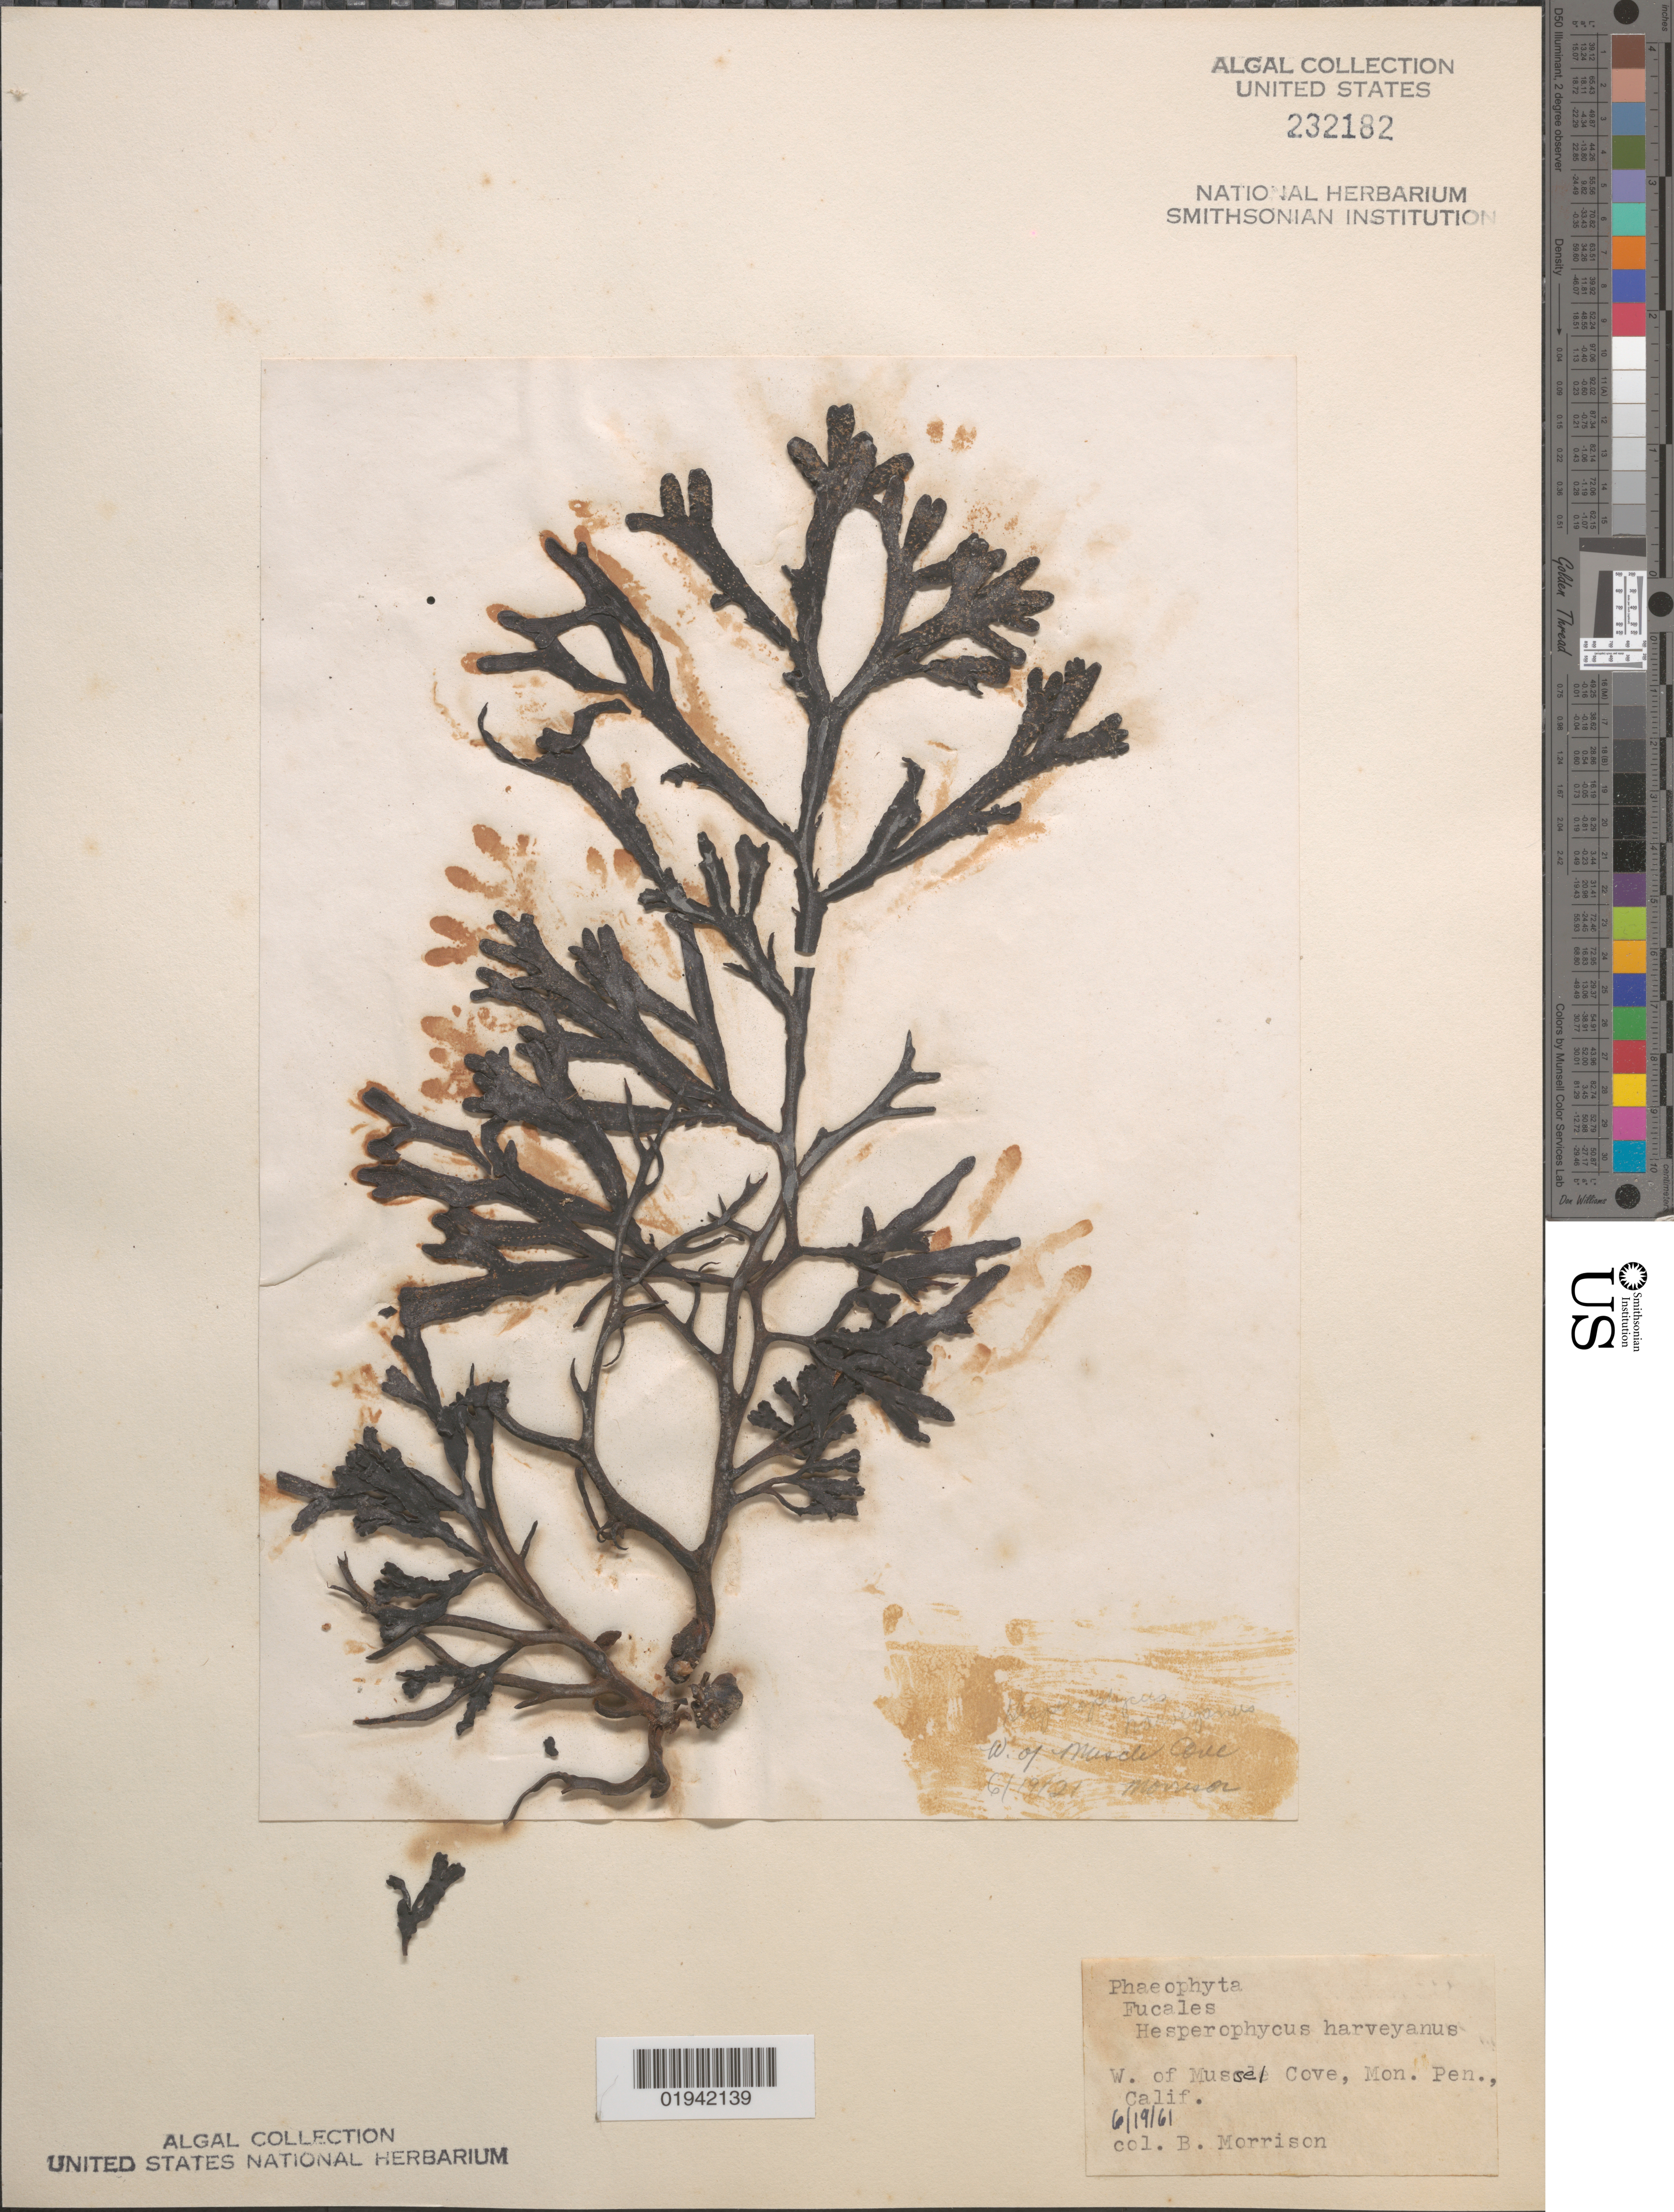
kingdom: Chromista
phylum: Ochrophyta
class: Phaeophyceae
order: Fucales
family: Fucaceae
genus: Hesperophycus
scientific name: Hesperophycus harveyanus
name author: (Decne.) Setch. & N.L. Gardner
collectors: B. Morrison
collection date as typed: Transcribed d/m/y: 19/6/61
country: United States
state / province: California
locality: W. of Mussel Cove, Mon. Pen.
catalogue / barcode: US 232182